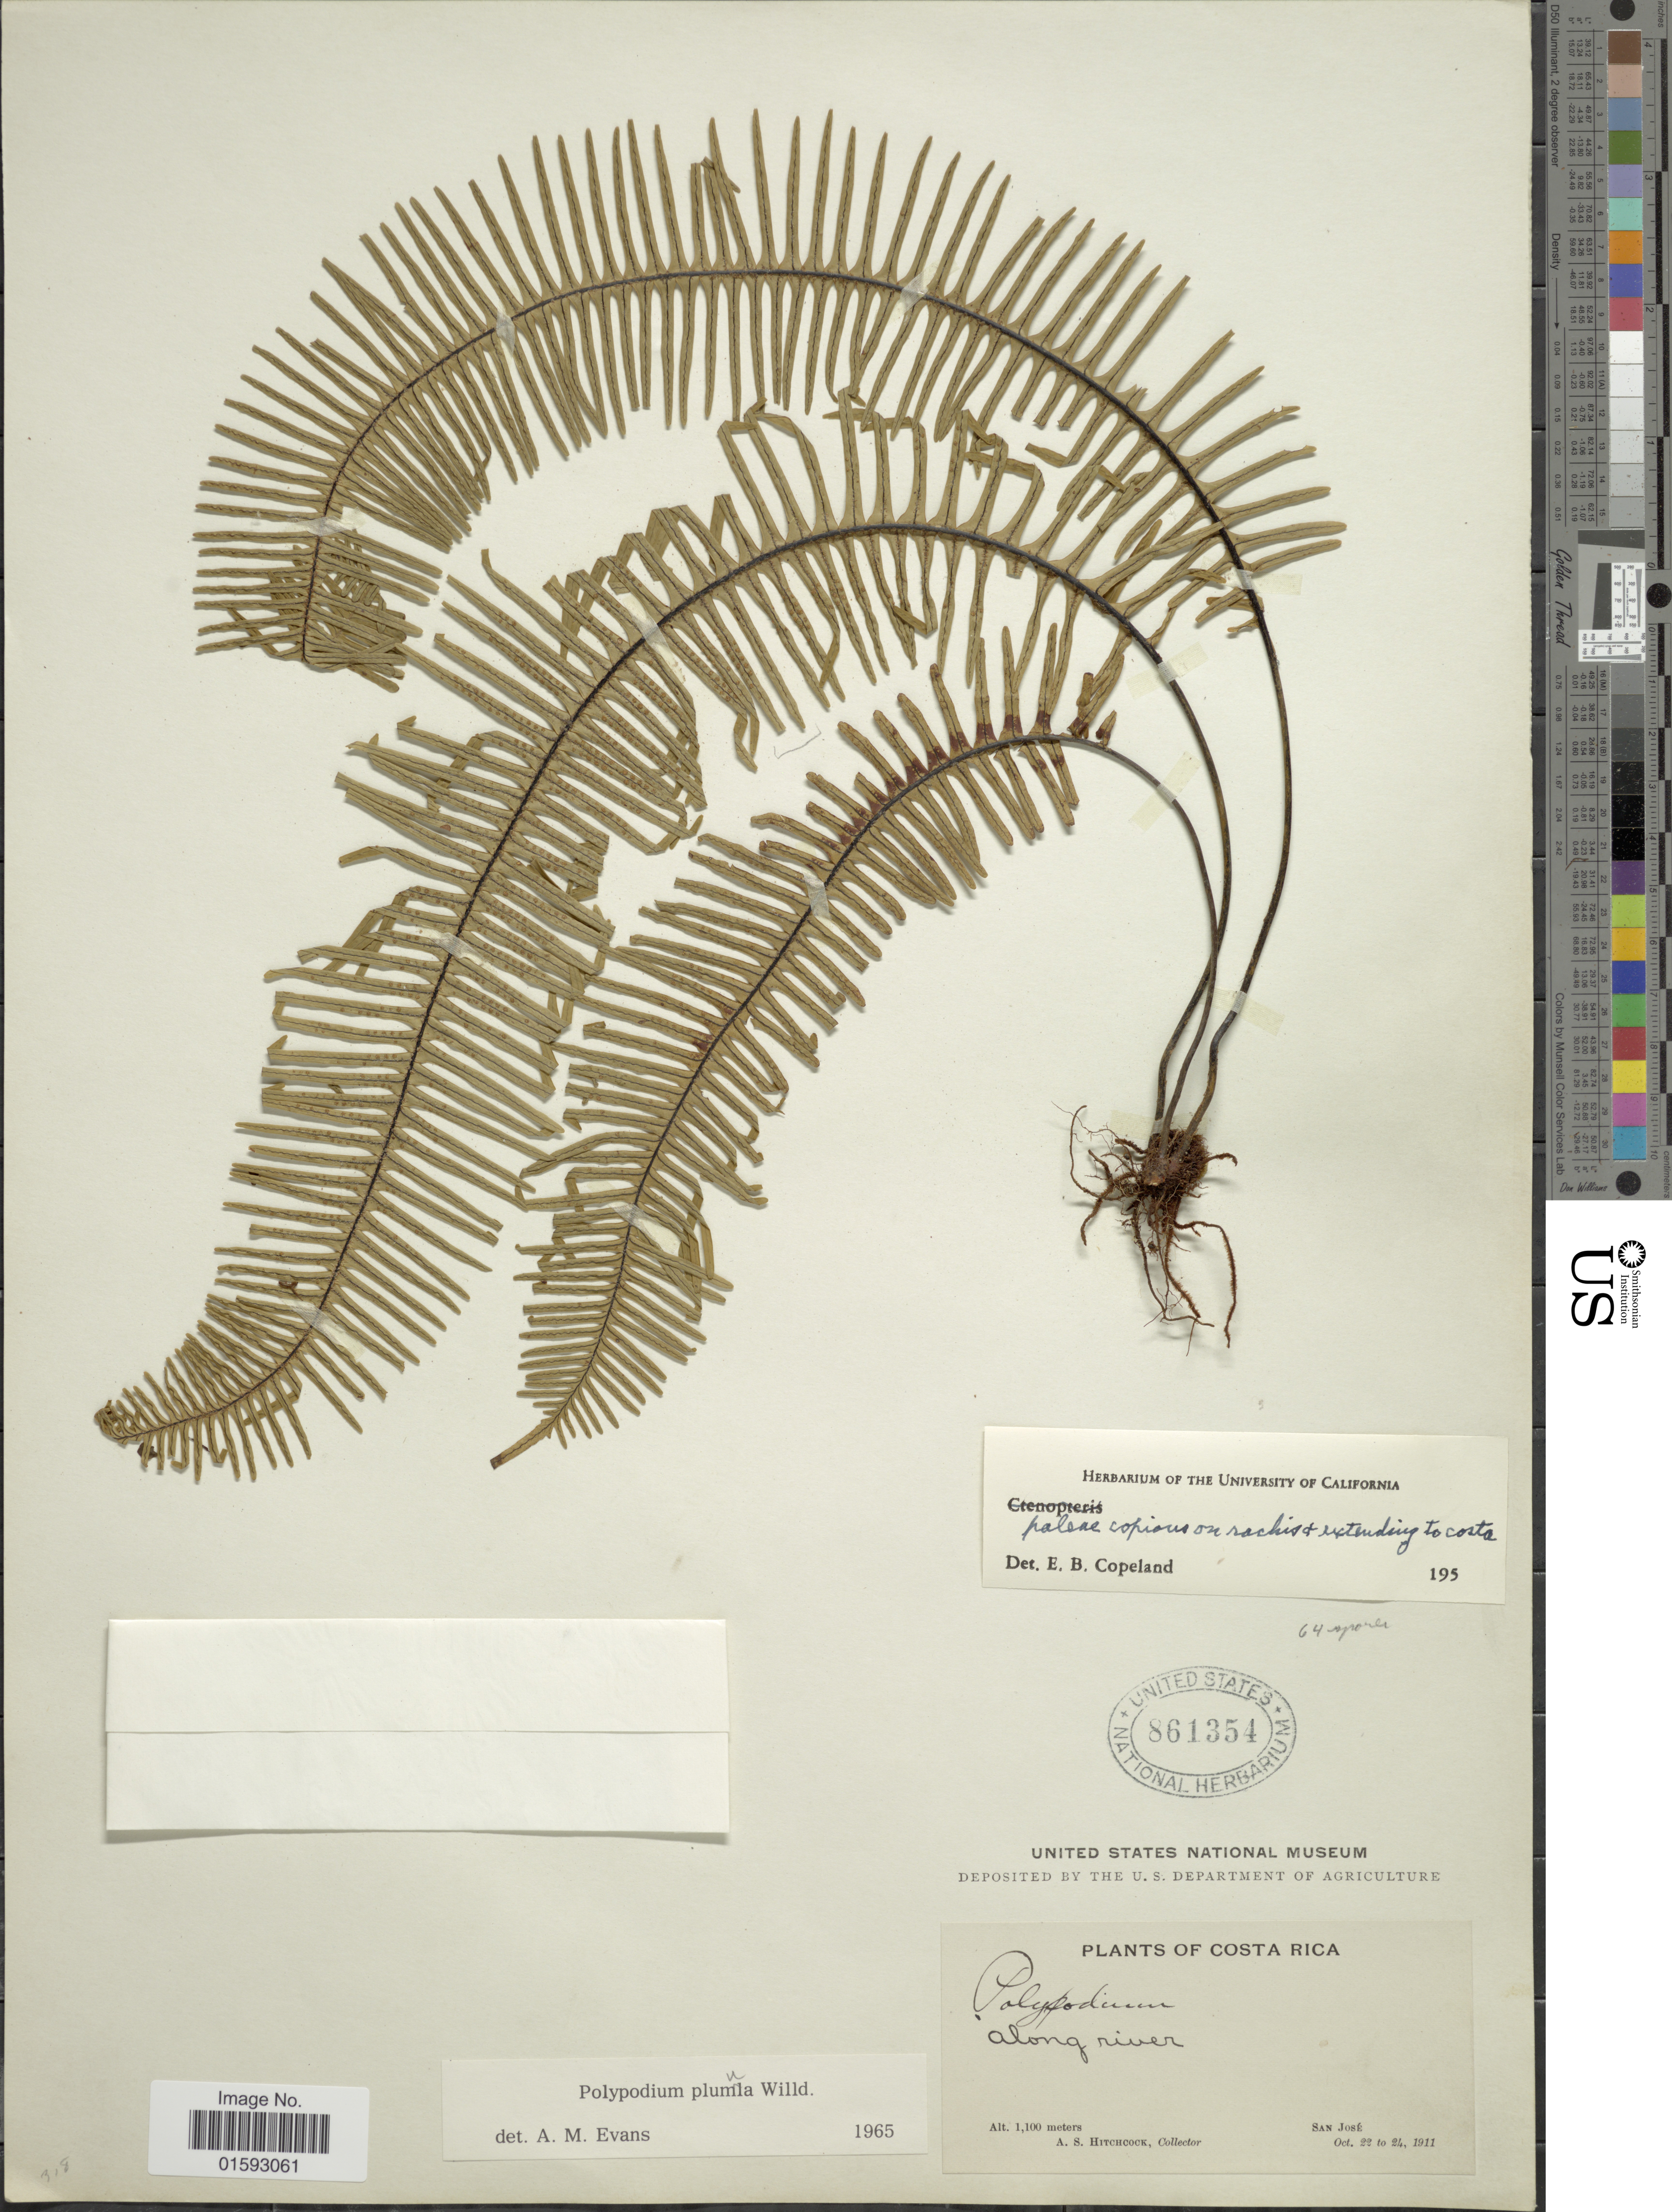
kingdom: Plantae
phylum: Tracheophyta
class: Polypodiopsida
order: Polypodiales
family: Polypodiaceae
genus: Pecluma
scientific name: Pecluma plumula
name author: (Humb. & Bonpl. ex Willd.) M.G. Price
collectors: A. S. Hitchcock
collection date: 1911-10-22/1911-10-24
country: Costa Rica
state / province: San José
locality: Along river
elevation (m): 1100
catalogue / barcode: US 861354